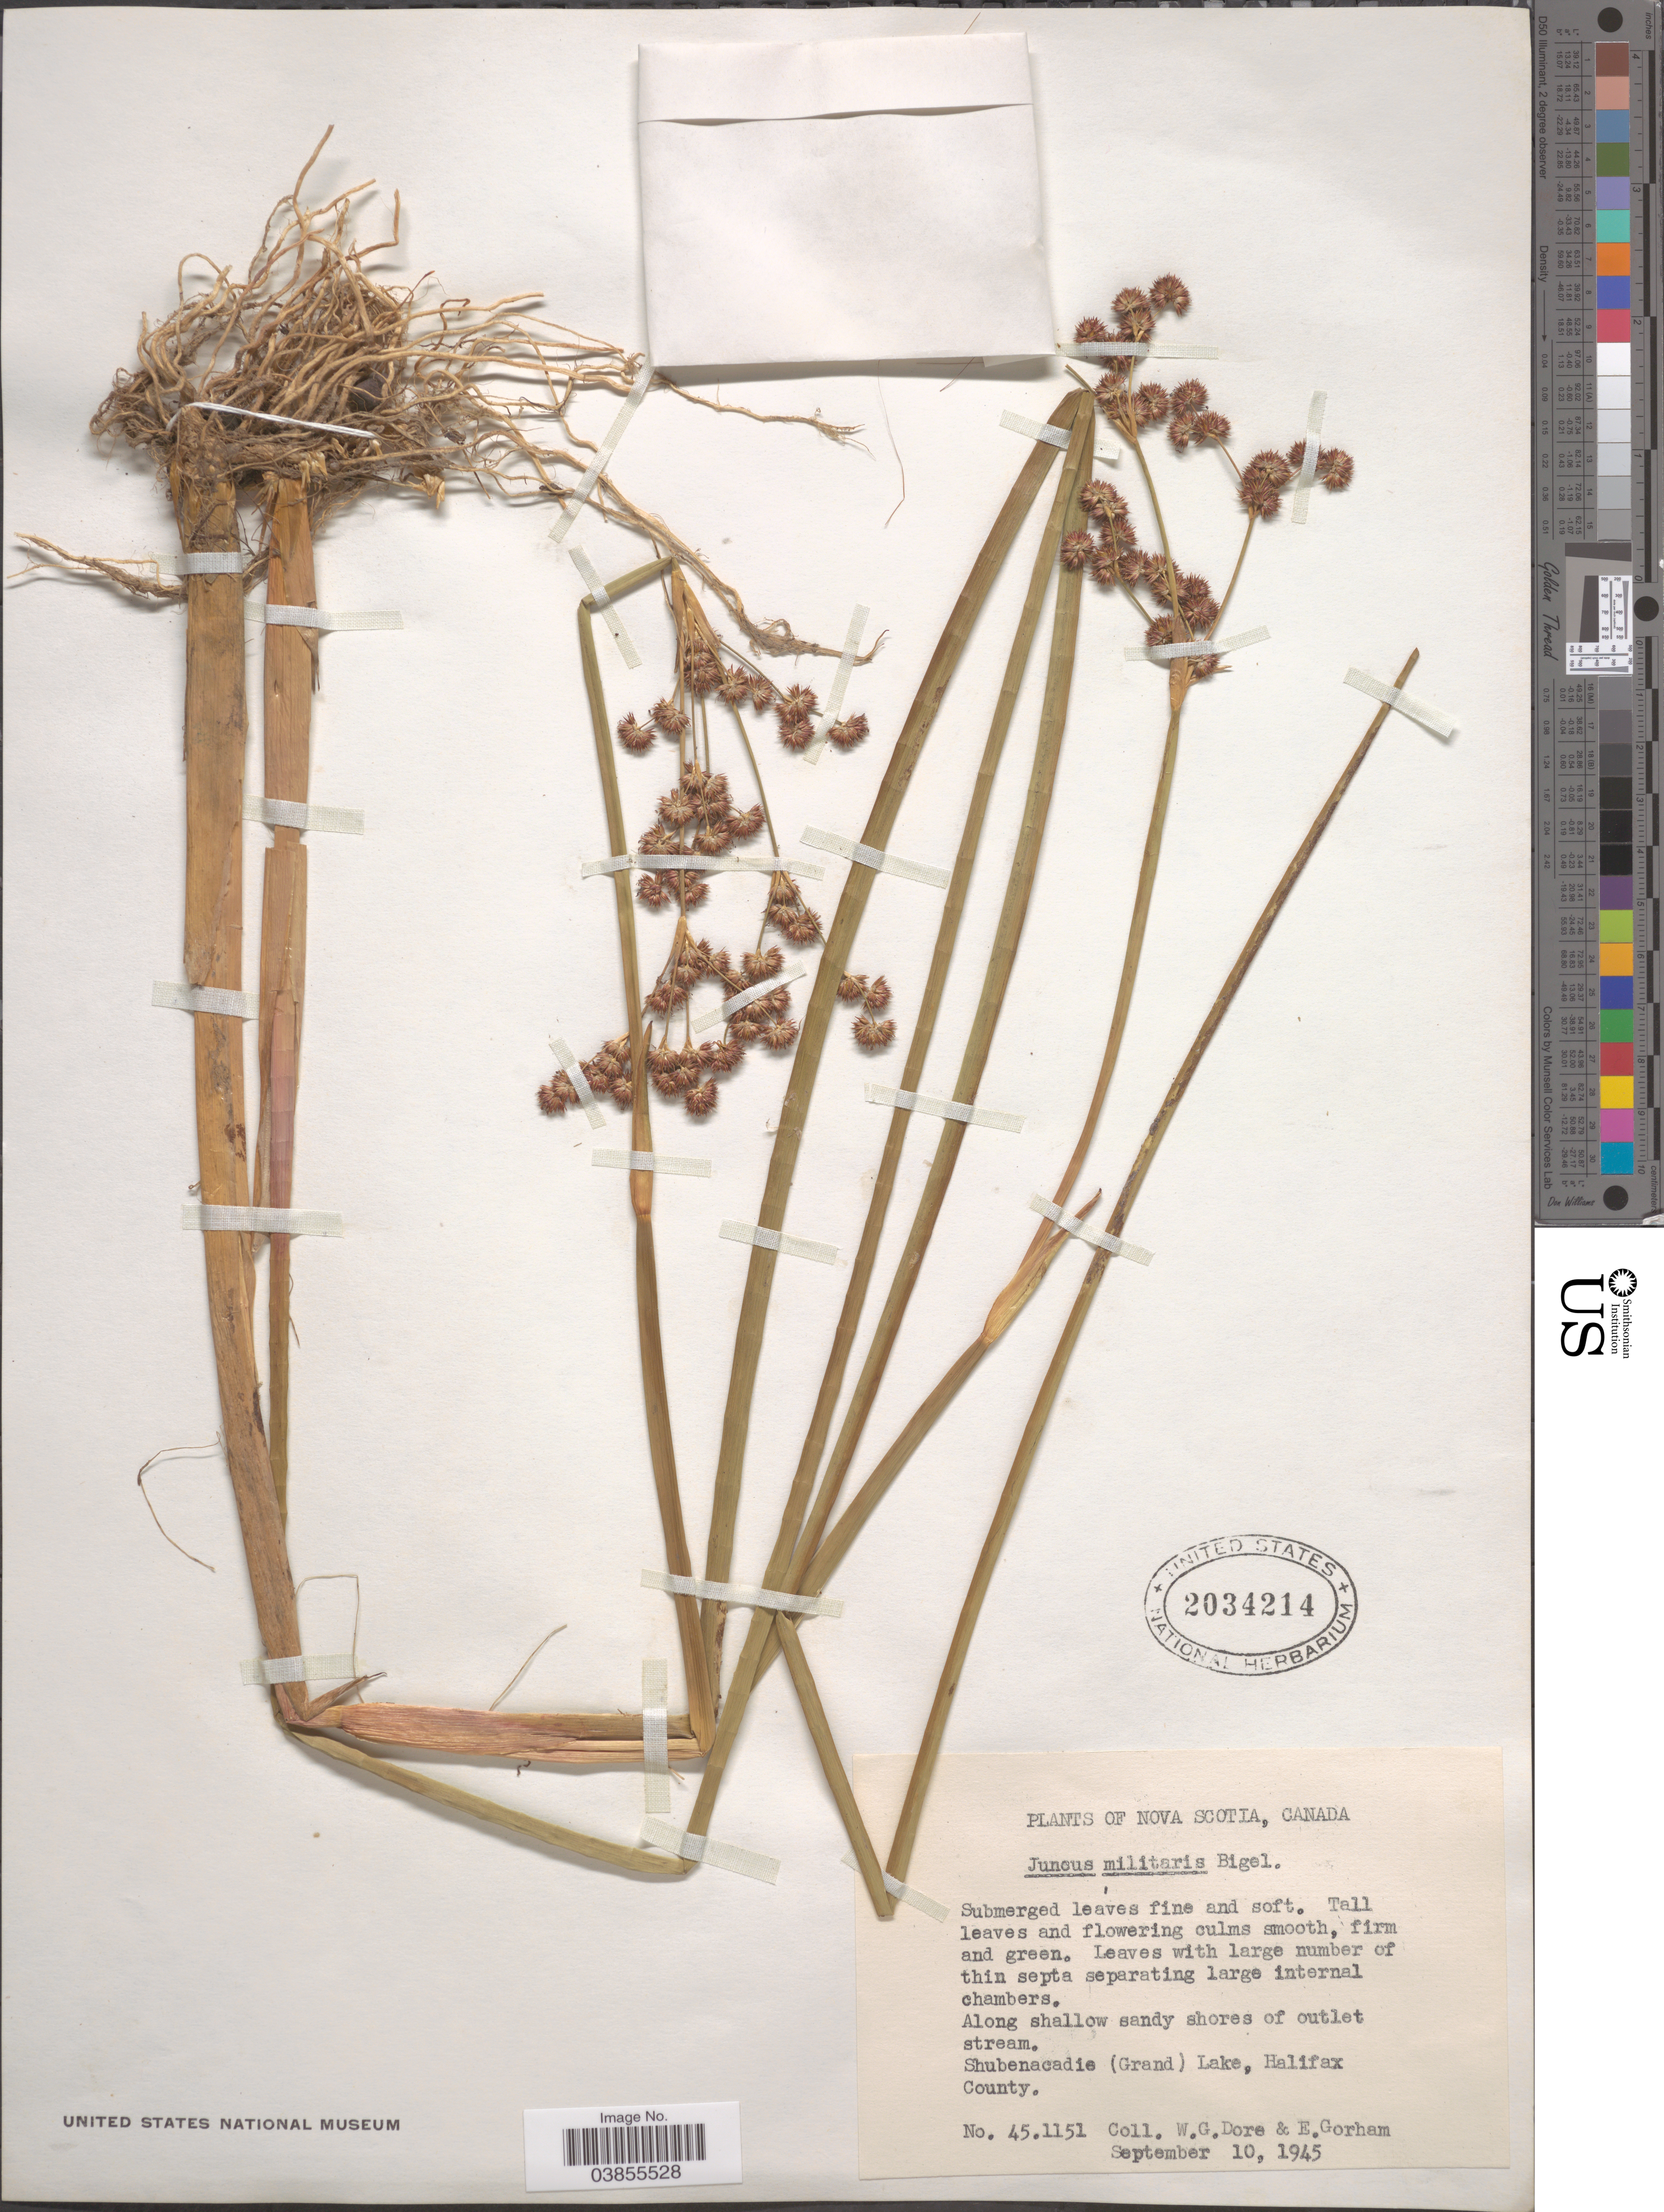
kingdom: Plantae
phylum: Tracheophyta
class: Liliopsida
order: Poales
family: Juncaceae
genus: Juncus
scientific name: Juncus militaris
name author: Bigelow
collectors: W. Dore & E. Gorham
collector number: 451151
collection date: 1945-09-10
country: Canada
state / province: Nova Scotia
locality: Shubenacadie (Grand) Lake, Halifax County.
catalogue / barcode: US 2034214